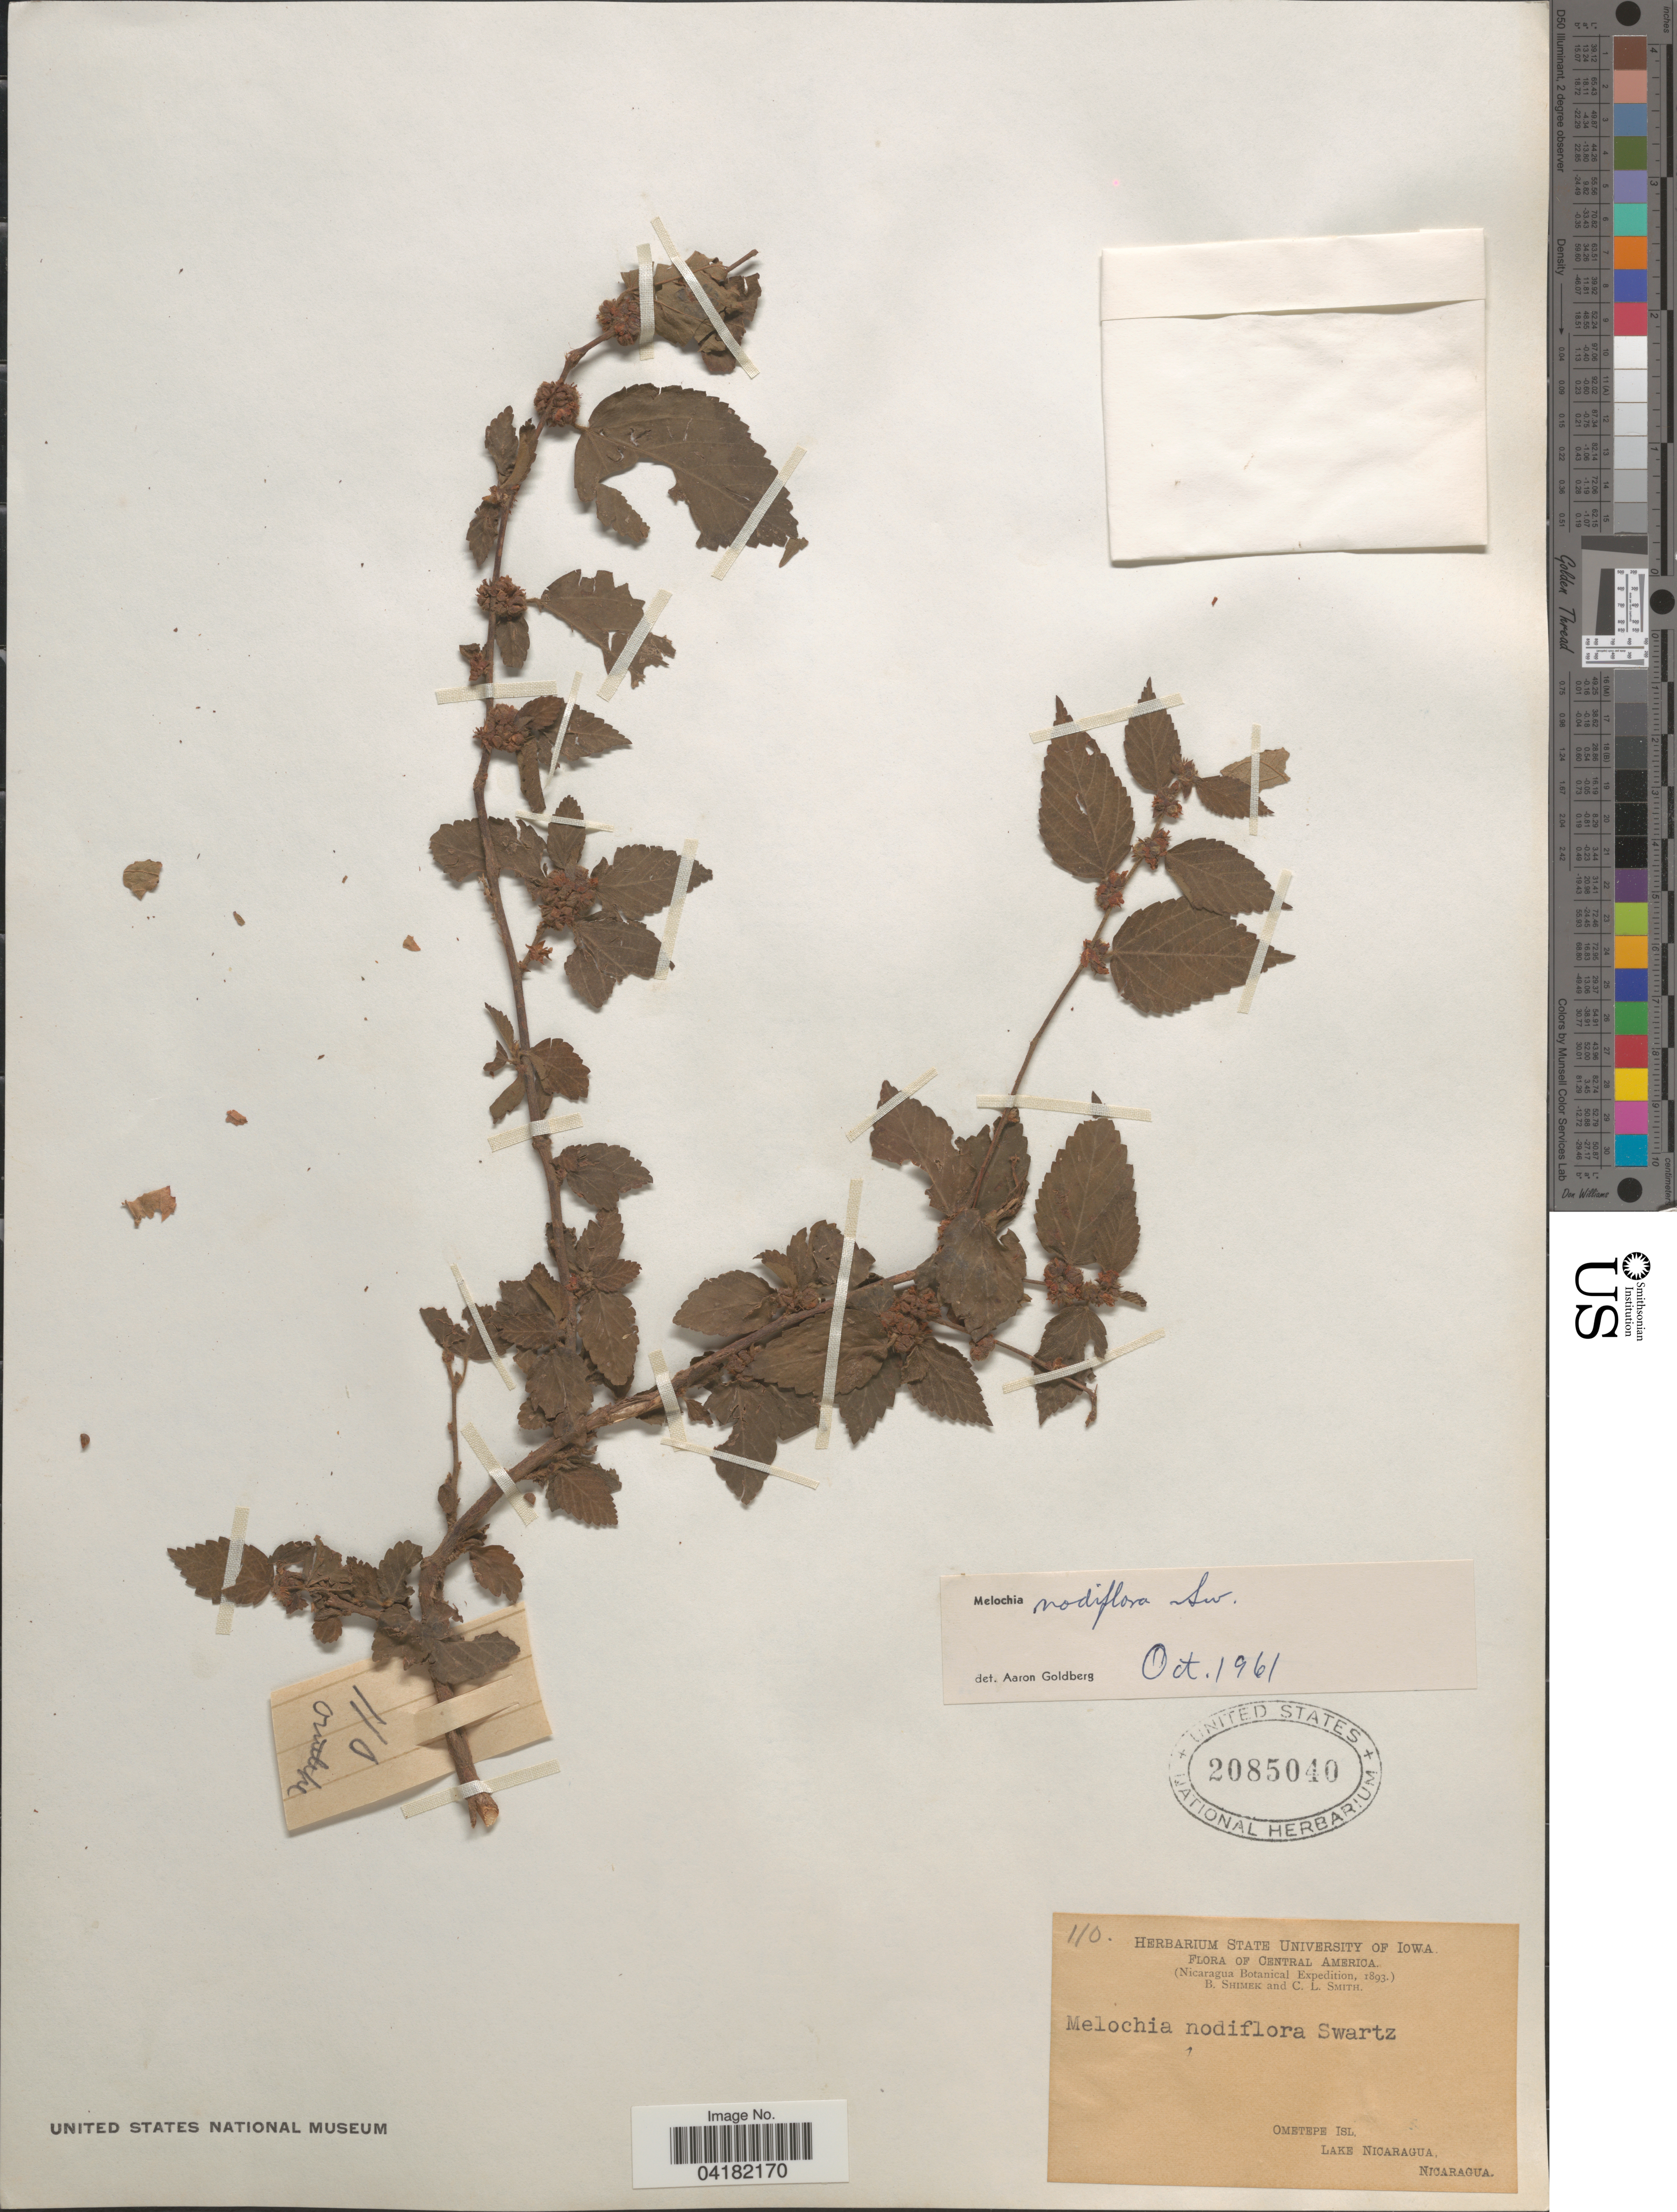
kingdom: Plantae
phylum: Tracheophyta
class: Magnoliopsida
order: Malvales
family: Malvaceae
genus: Melochia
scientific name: Melochia nodiflora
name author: Sw.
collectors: B. Shimek & C. L. Smith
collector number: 110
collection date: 1893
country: Nicaragua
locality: Nicaragua Botanical Expedition, 1893. Ometepe Isl. Lake Nicaragua.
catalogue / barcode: US 2085040